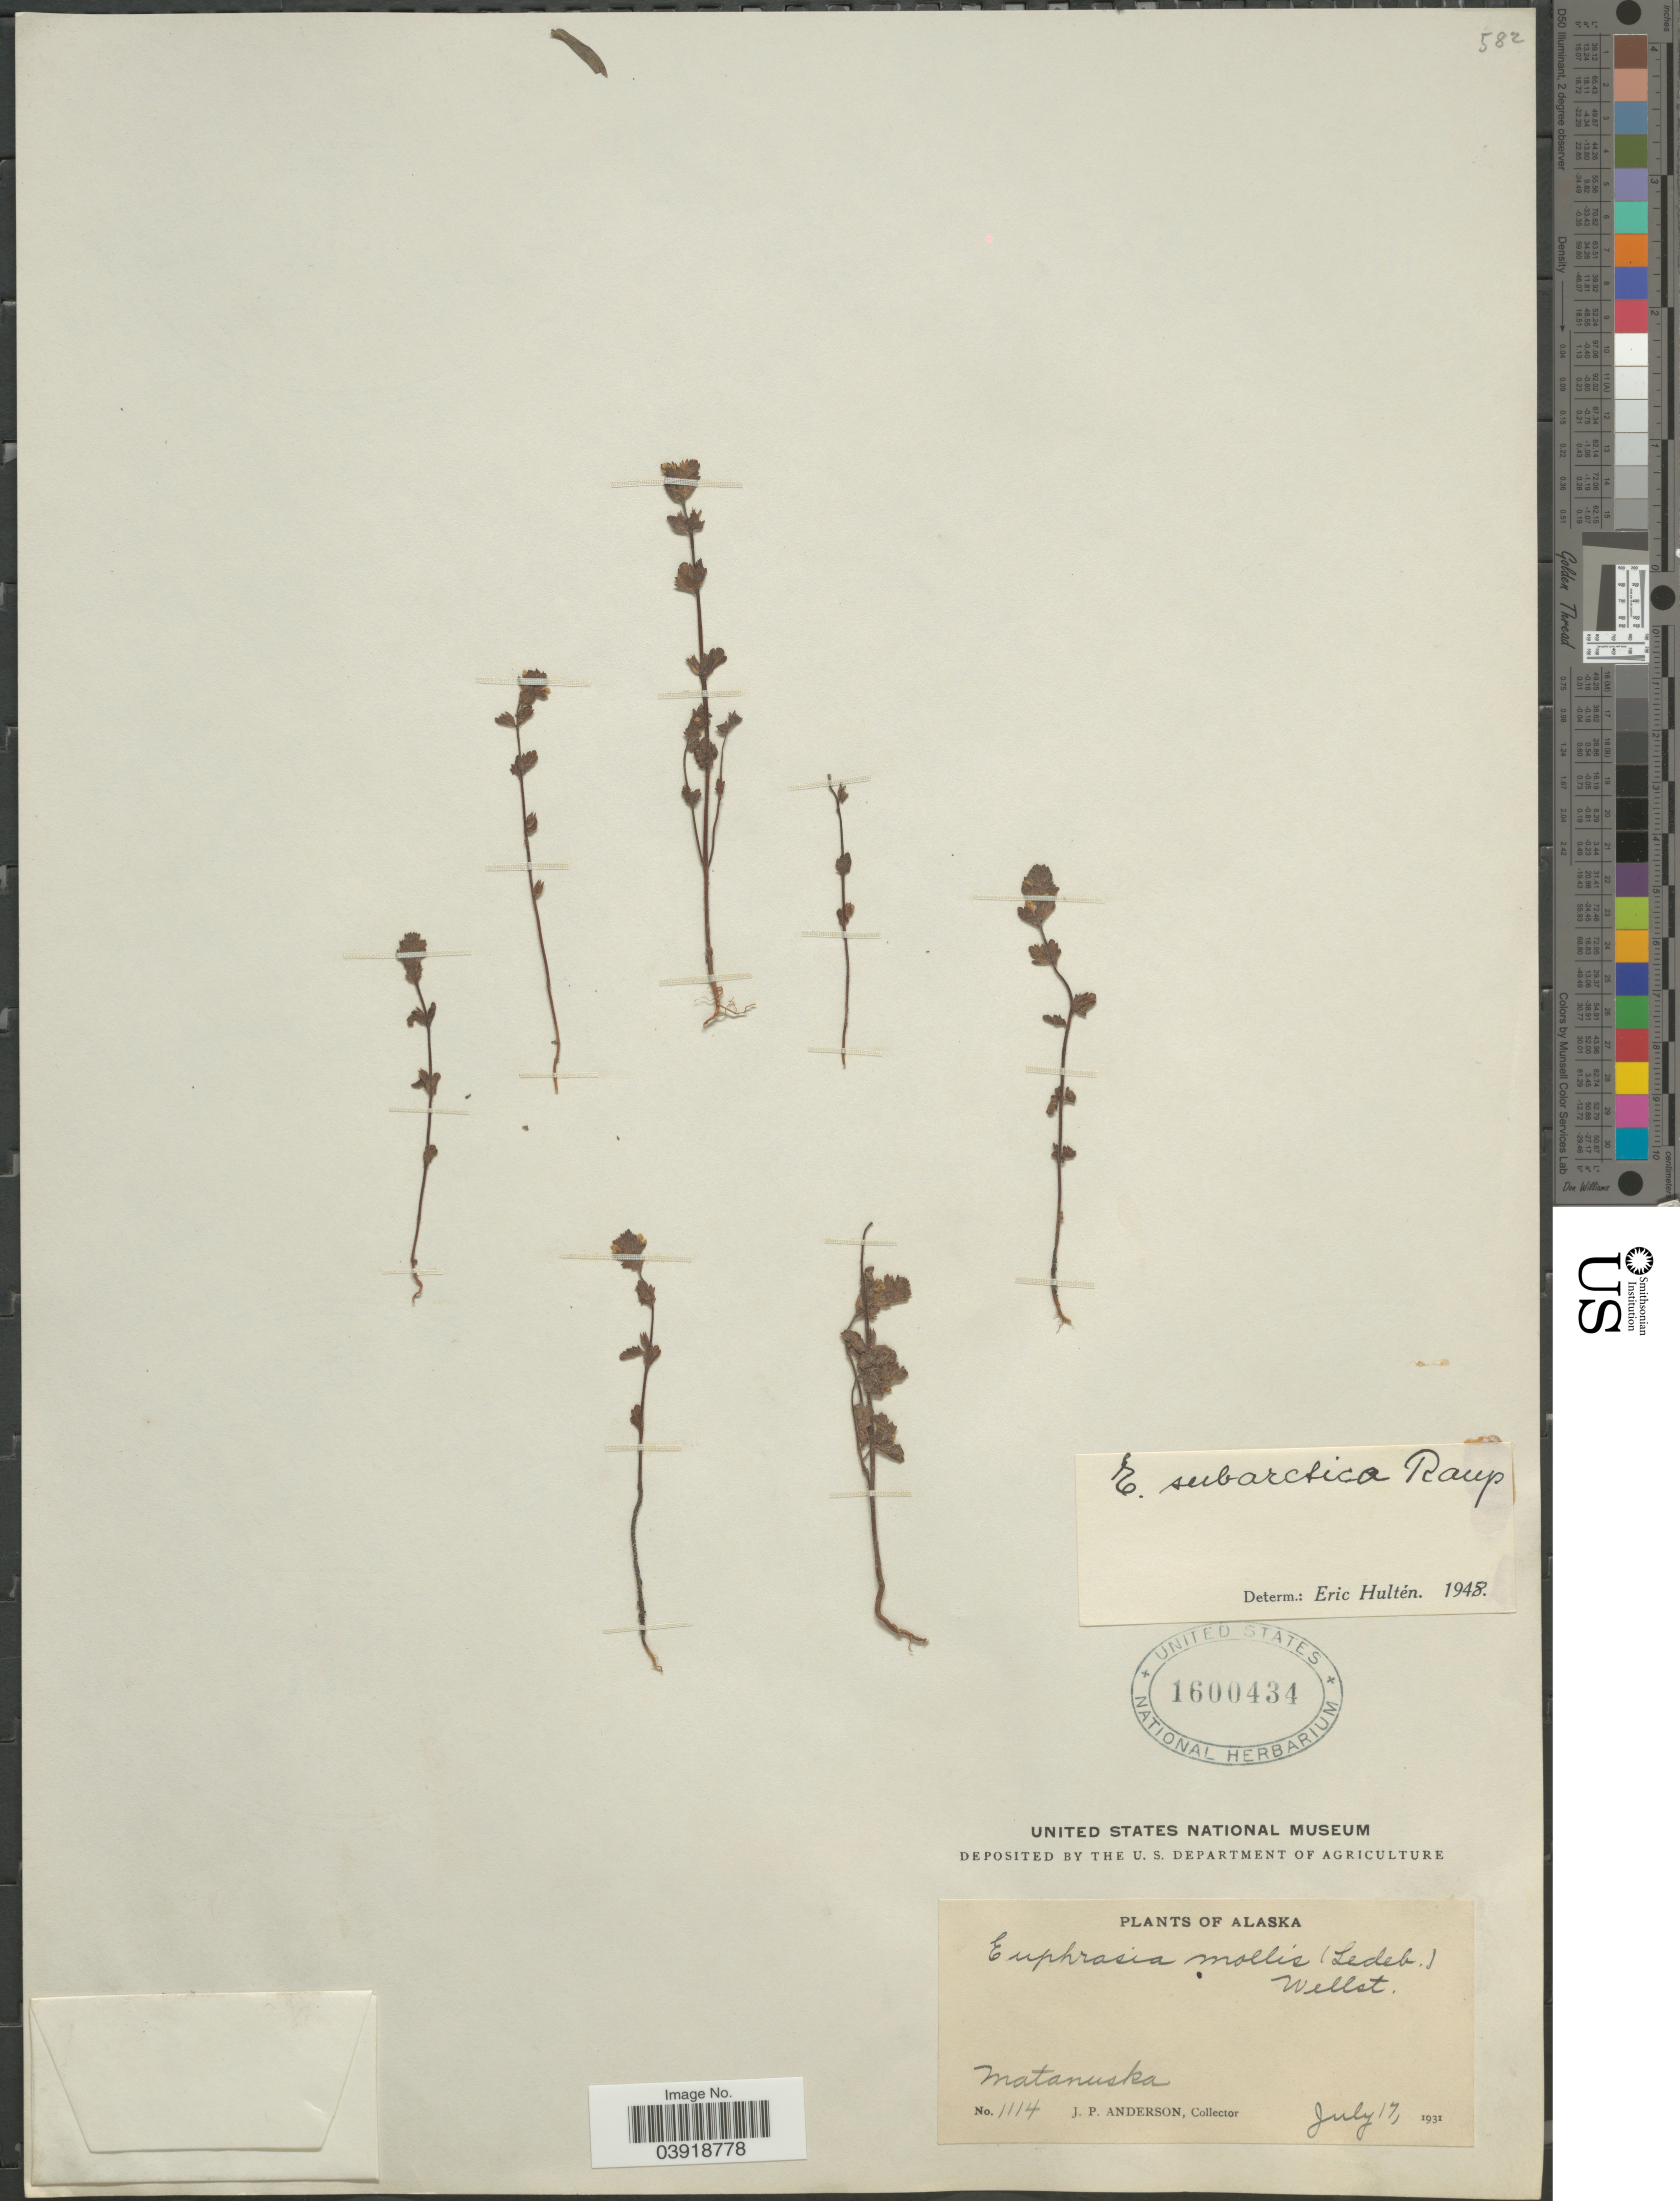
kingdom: Plantae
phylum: Tracheophyta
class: Magnoliopsida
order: Lamiales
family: Orobanchaceae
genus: Euphrasia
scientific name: Euphrasia subarctica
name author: Raup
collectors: J. P. Anderson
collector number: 1114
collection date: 1931-07-17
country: United States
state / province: Alaska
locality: Matanuska.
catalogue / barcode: US 1600434